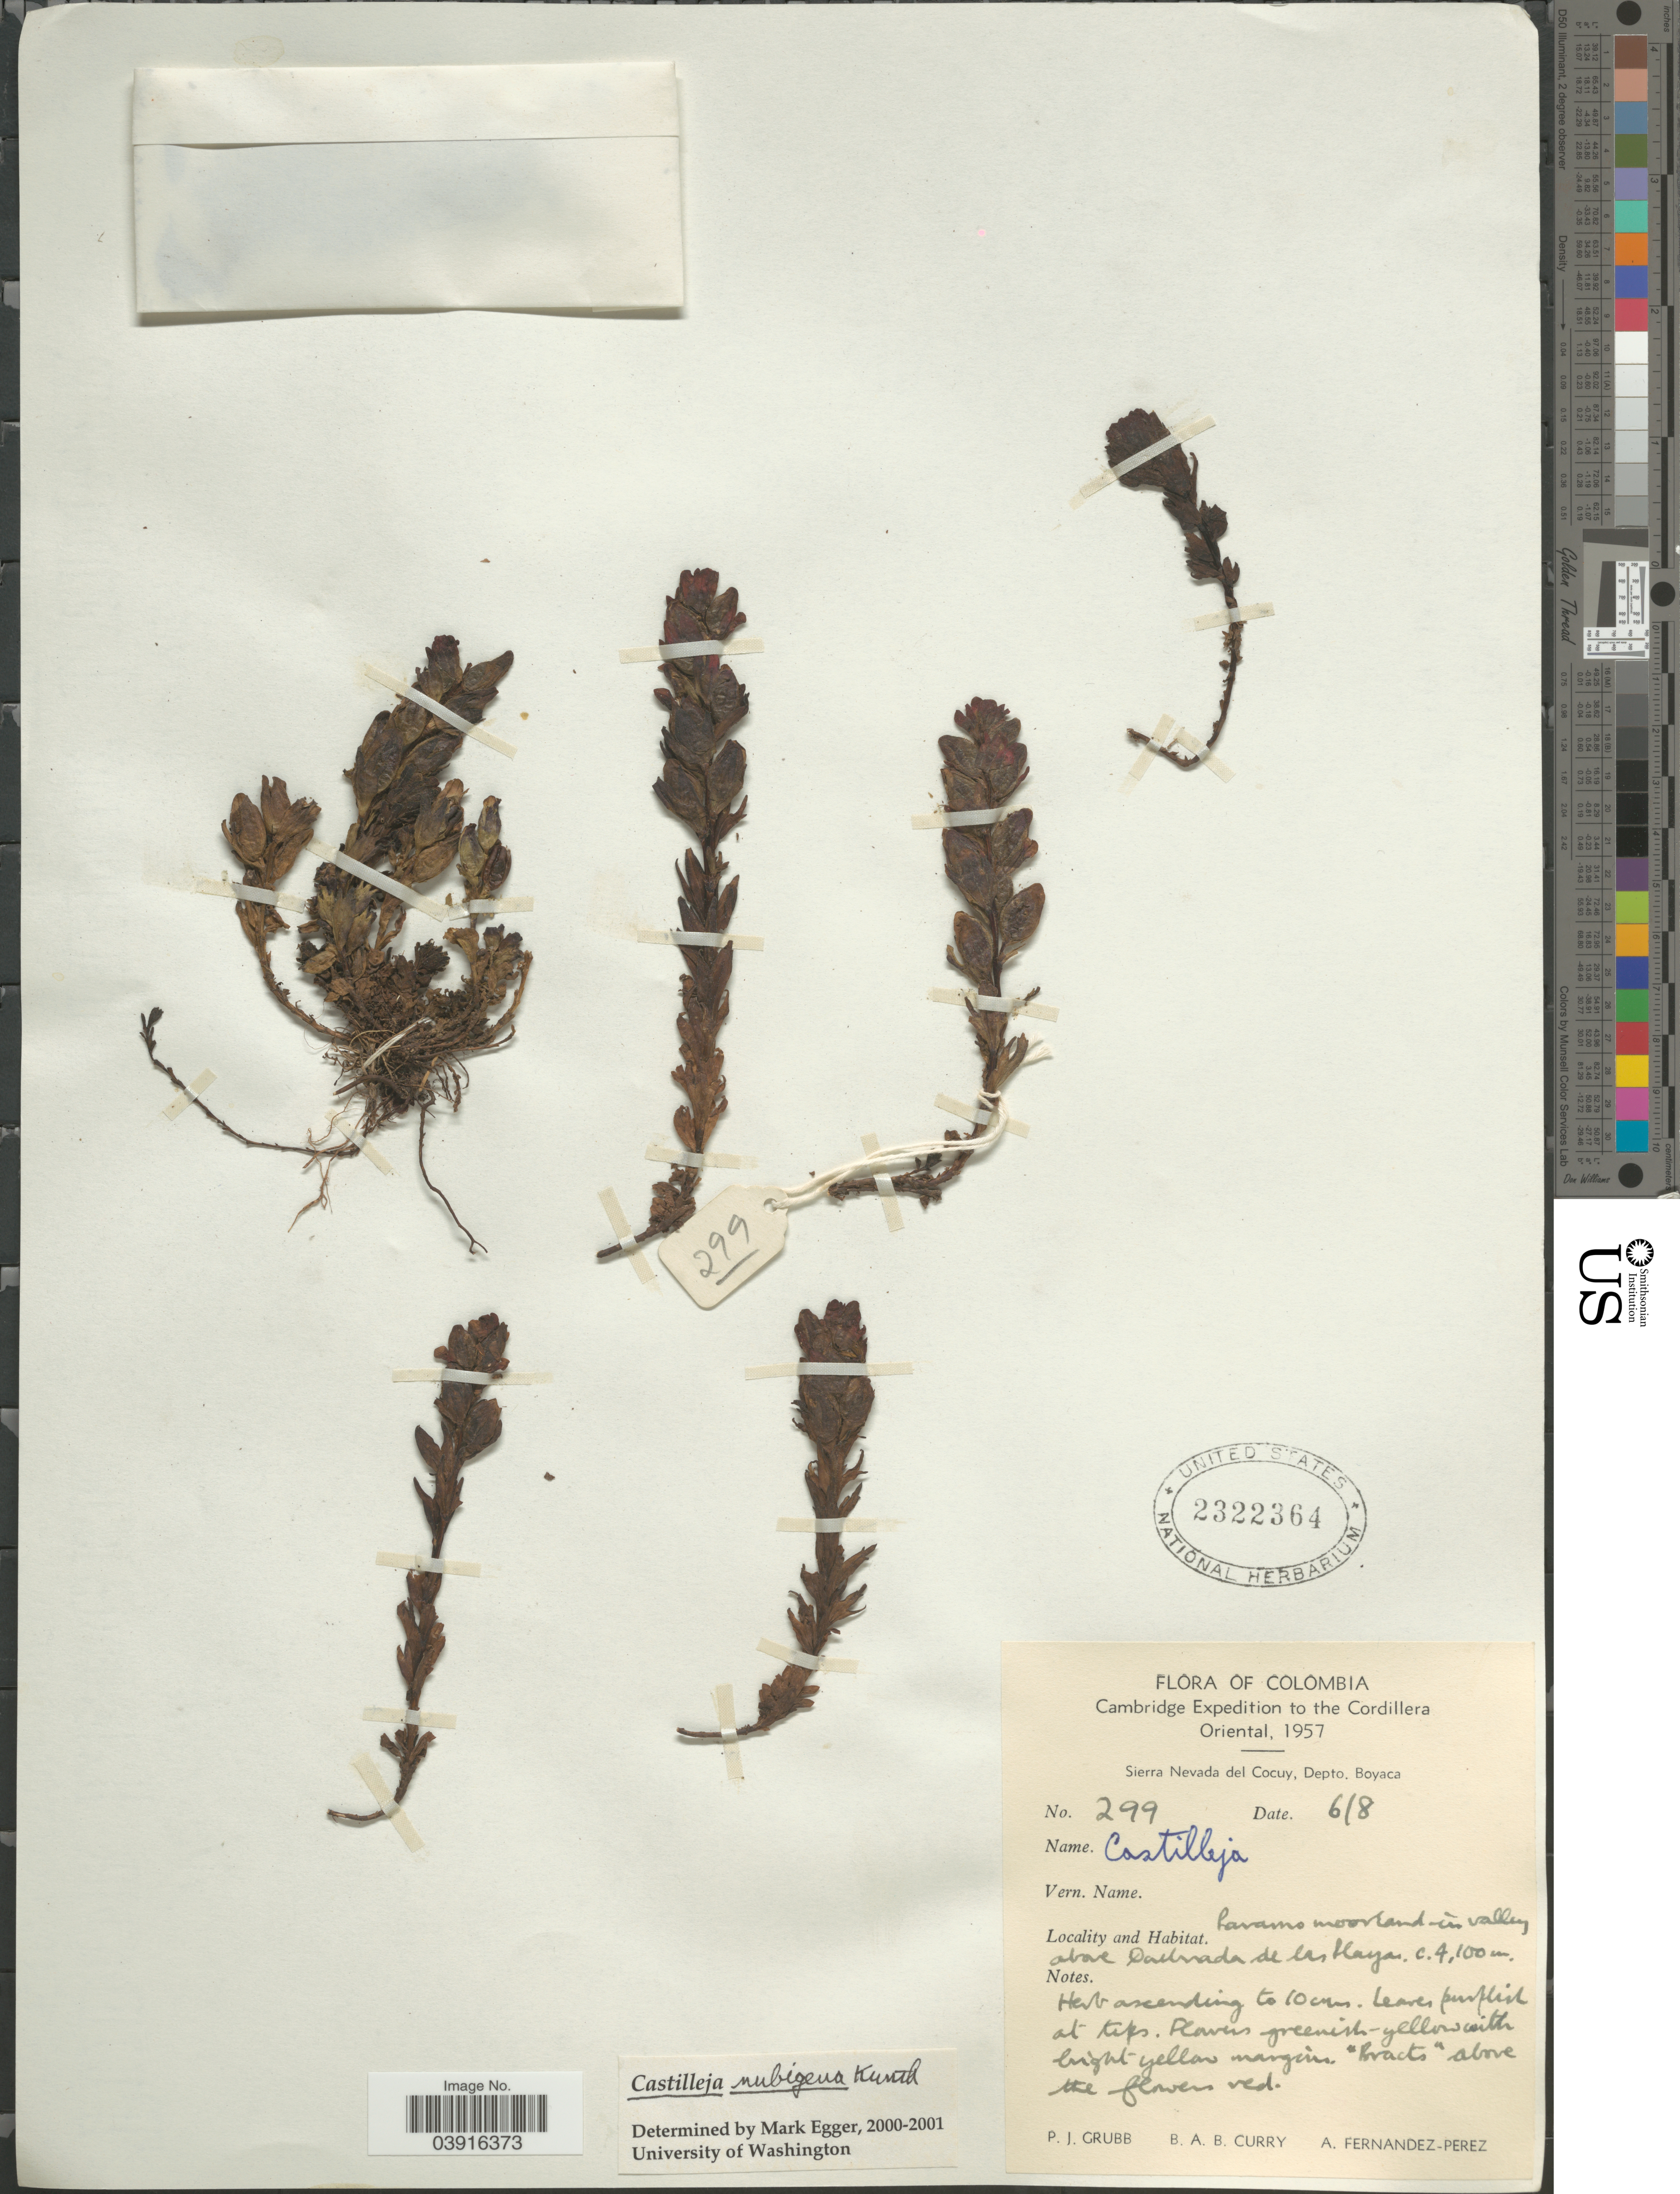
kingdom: Plantae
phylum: Tracheophyta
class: Magnoliopsida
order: Lamiales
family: Orobanchaceae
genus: Castilleja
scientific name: Castilleja nubigena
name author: Kunth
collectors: P. J. Grubb, B. A. B. Curry & A. Fernández-Pérez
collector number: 299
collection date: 1957-08-06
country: Colombia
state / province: Boyacá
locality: The Cordillera Oriental. Sierra Nevada del Cocuy, Depto. Boyaca. Paramo woodland in valley above Quebrada de las Playas.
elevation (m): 4100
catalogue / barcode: US 2322364